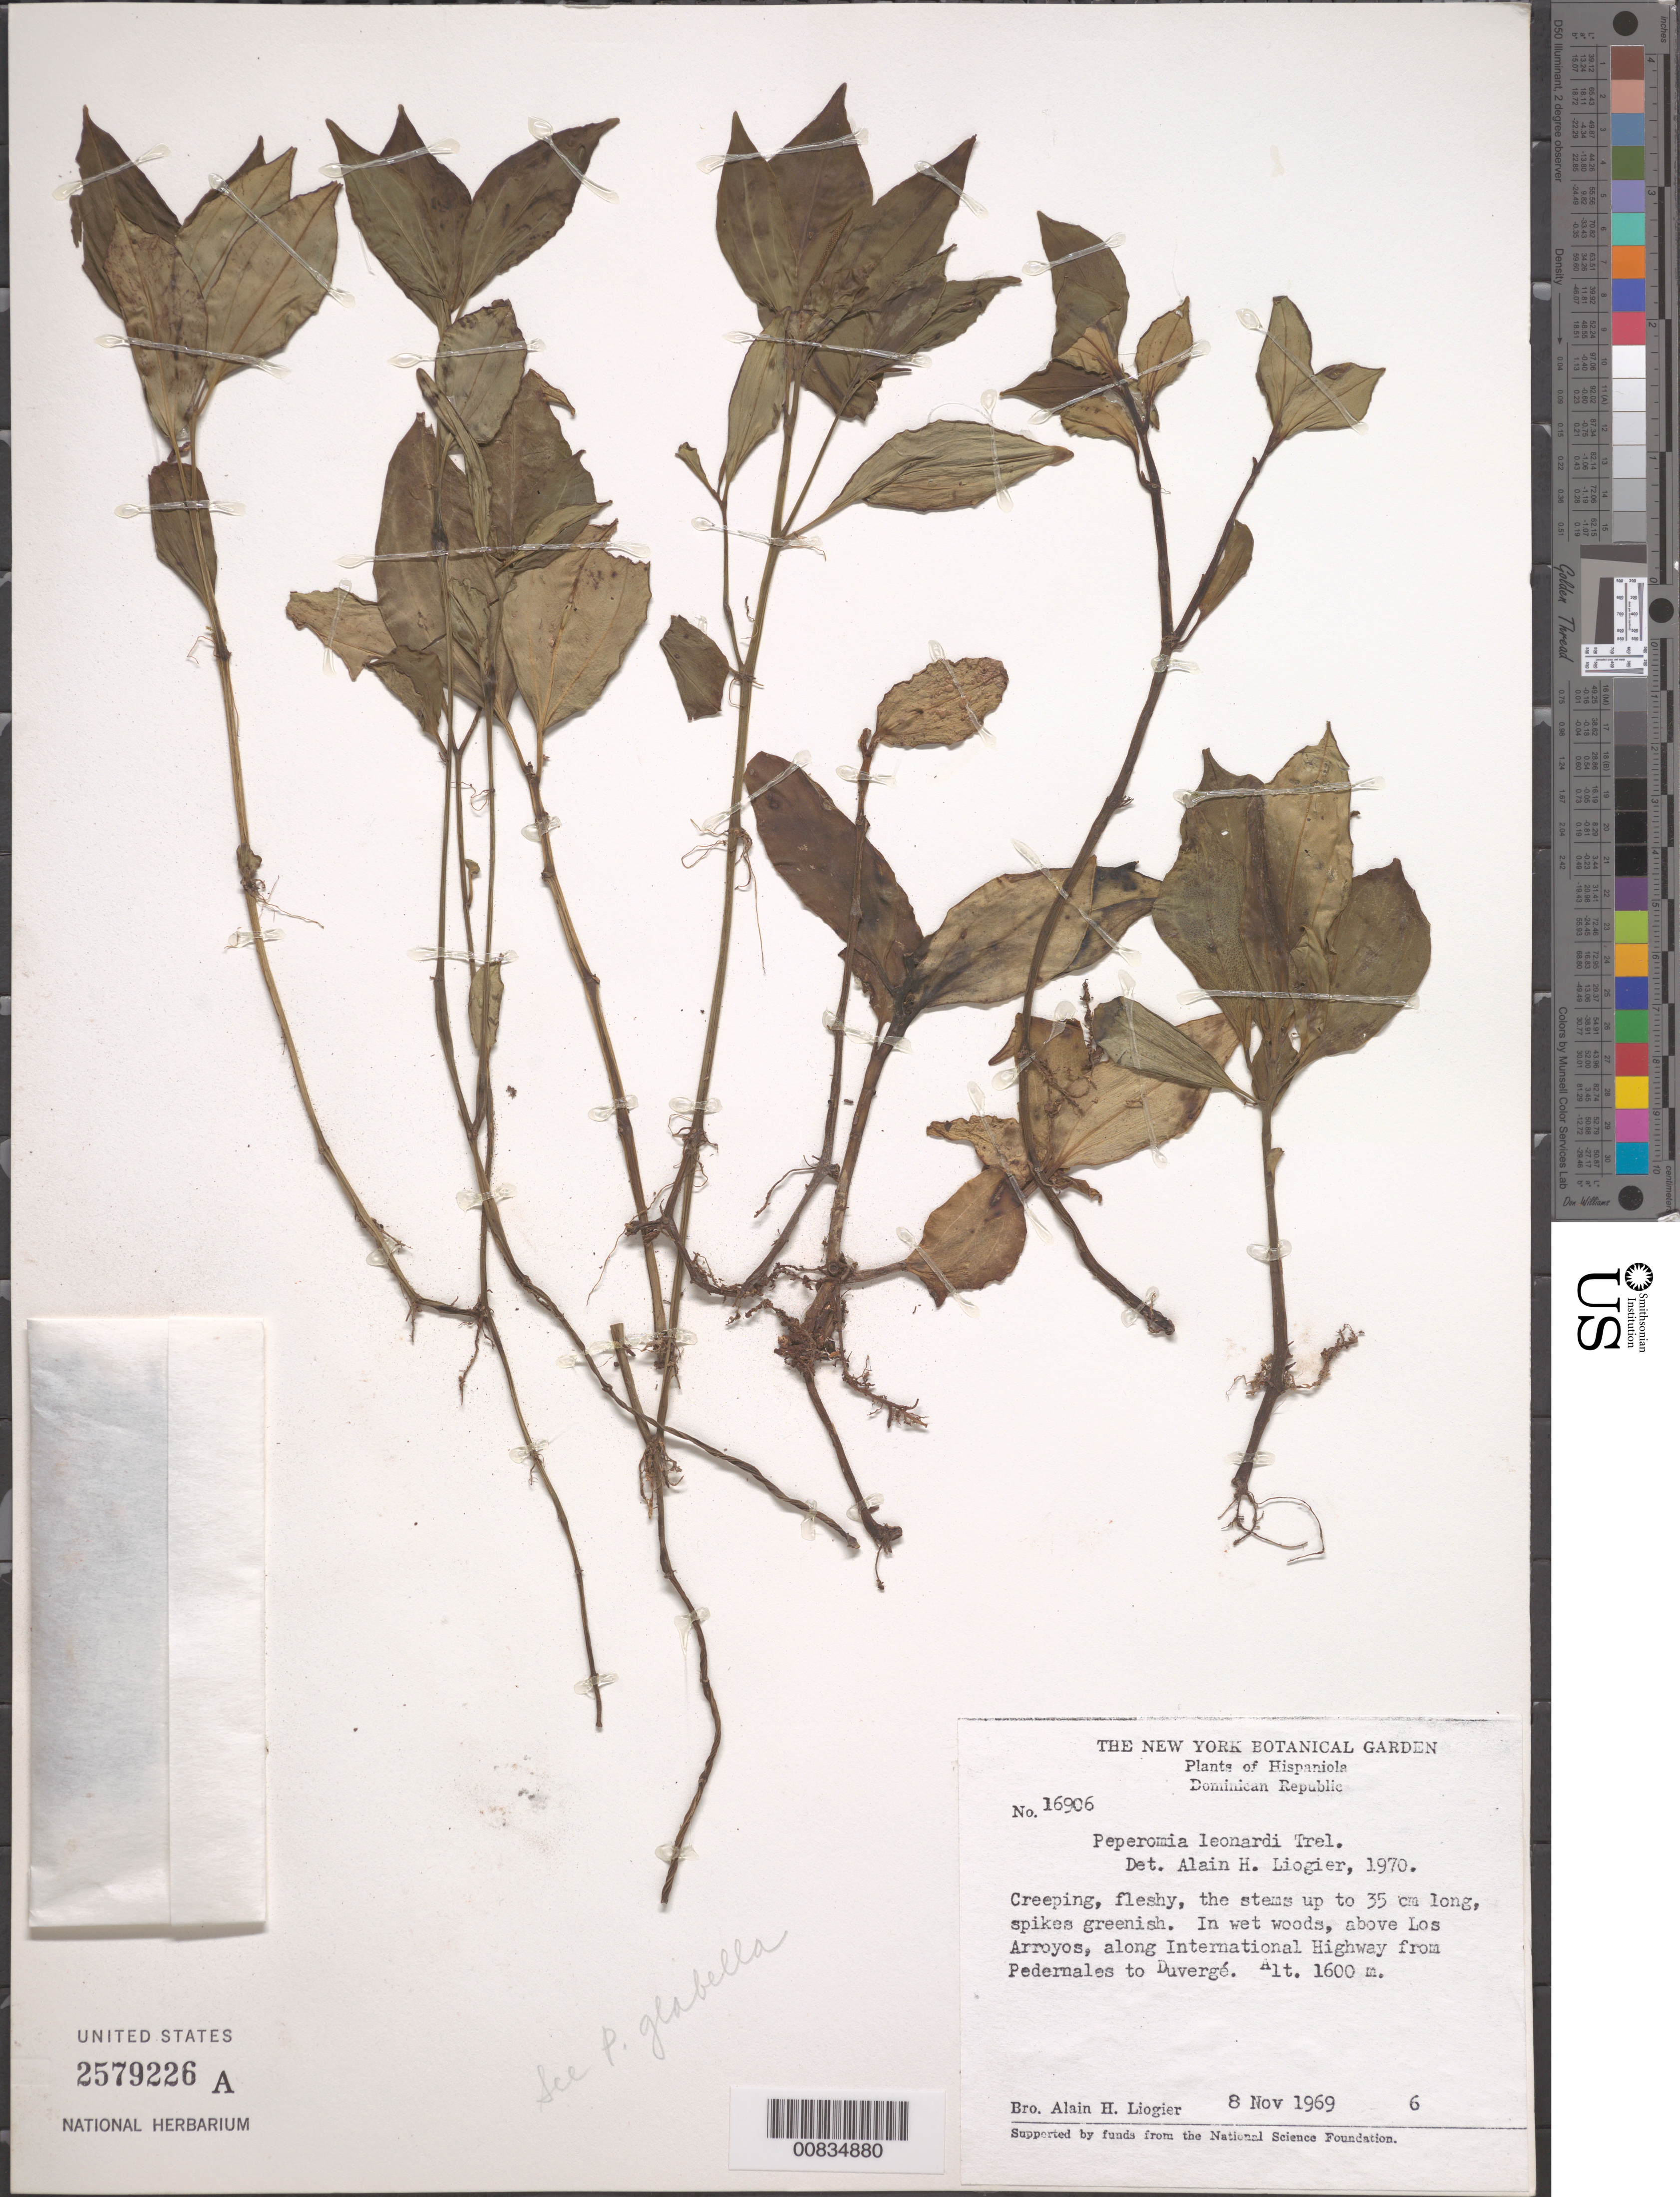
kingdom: Plantae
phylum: Tracheophyta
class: Magnoliopsida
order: Piperales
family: Piperaceae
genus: Peperomia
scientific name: Peperomia glabella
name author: (Sw.) A. Dietr.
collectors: A. H. Liogier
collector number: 16906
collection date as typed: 08 Nov 1969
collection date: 1969-11-08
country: Dominican Republic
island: Hispaniola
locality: Above Los Arroyos, along International Highway from Pedernales to Duvergé.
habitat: Wet woods.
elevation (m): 1600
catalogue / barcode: US 2579226A